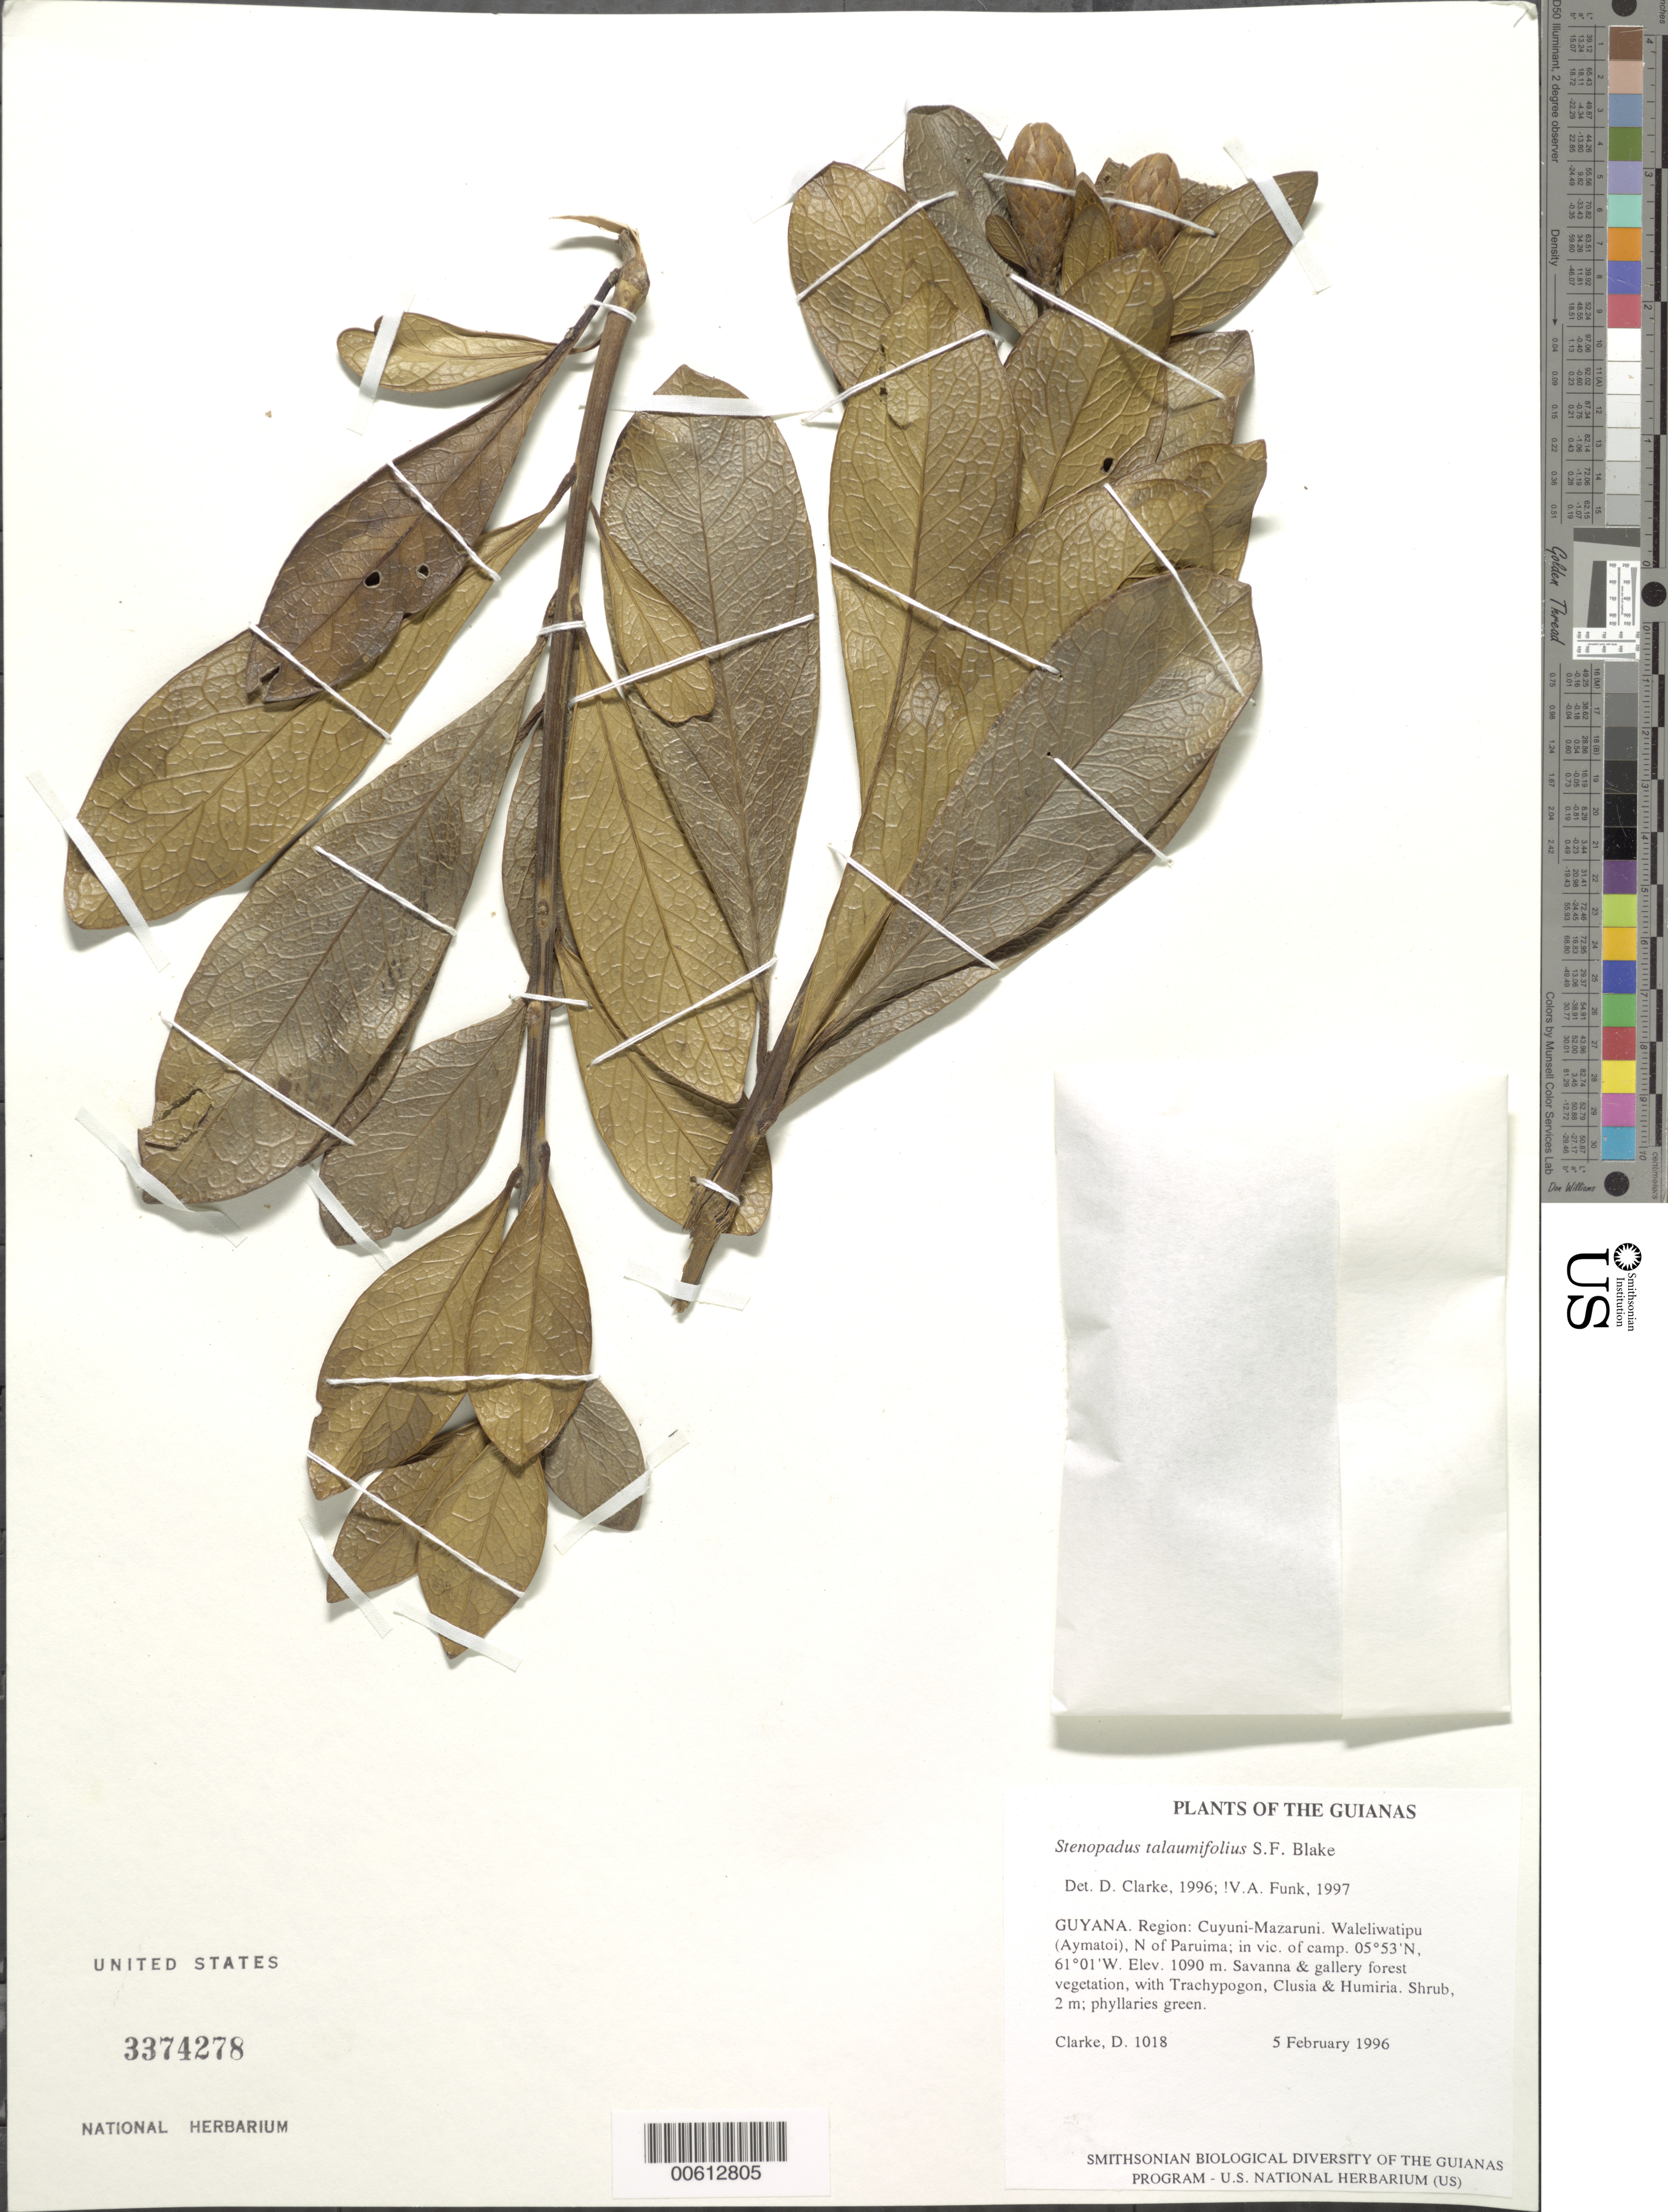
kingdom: Plantae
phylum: Tracheophyta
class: Magnoliopsida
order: Asterales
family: Asteraceae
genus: Stenopadus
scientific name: Stenopadus talaumifolius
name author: S.F. Blake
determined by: Funk, Vicki A., (BOT), Smithsonian Institution - National Museum of Natural History (UNITED STATES)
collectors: H. D. Clarke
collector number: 1018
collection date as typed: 5 February 1996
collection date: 1996-02-05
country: Guyana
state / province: Cuyuni-Mazaruni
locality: Waleliwatipu (Aymatoi), N of Paruima; in vic. of camp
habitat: Savanna & gallery forest vegetation, with Trachypogon, Clusia & Humiria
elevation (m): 1090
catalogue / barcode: US 3374278